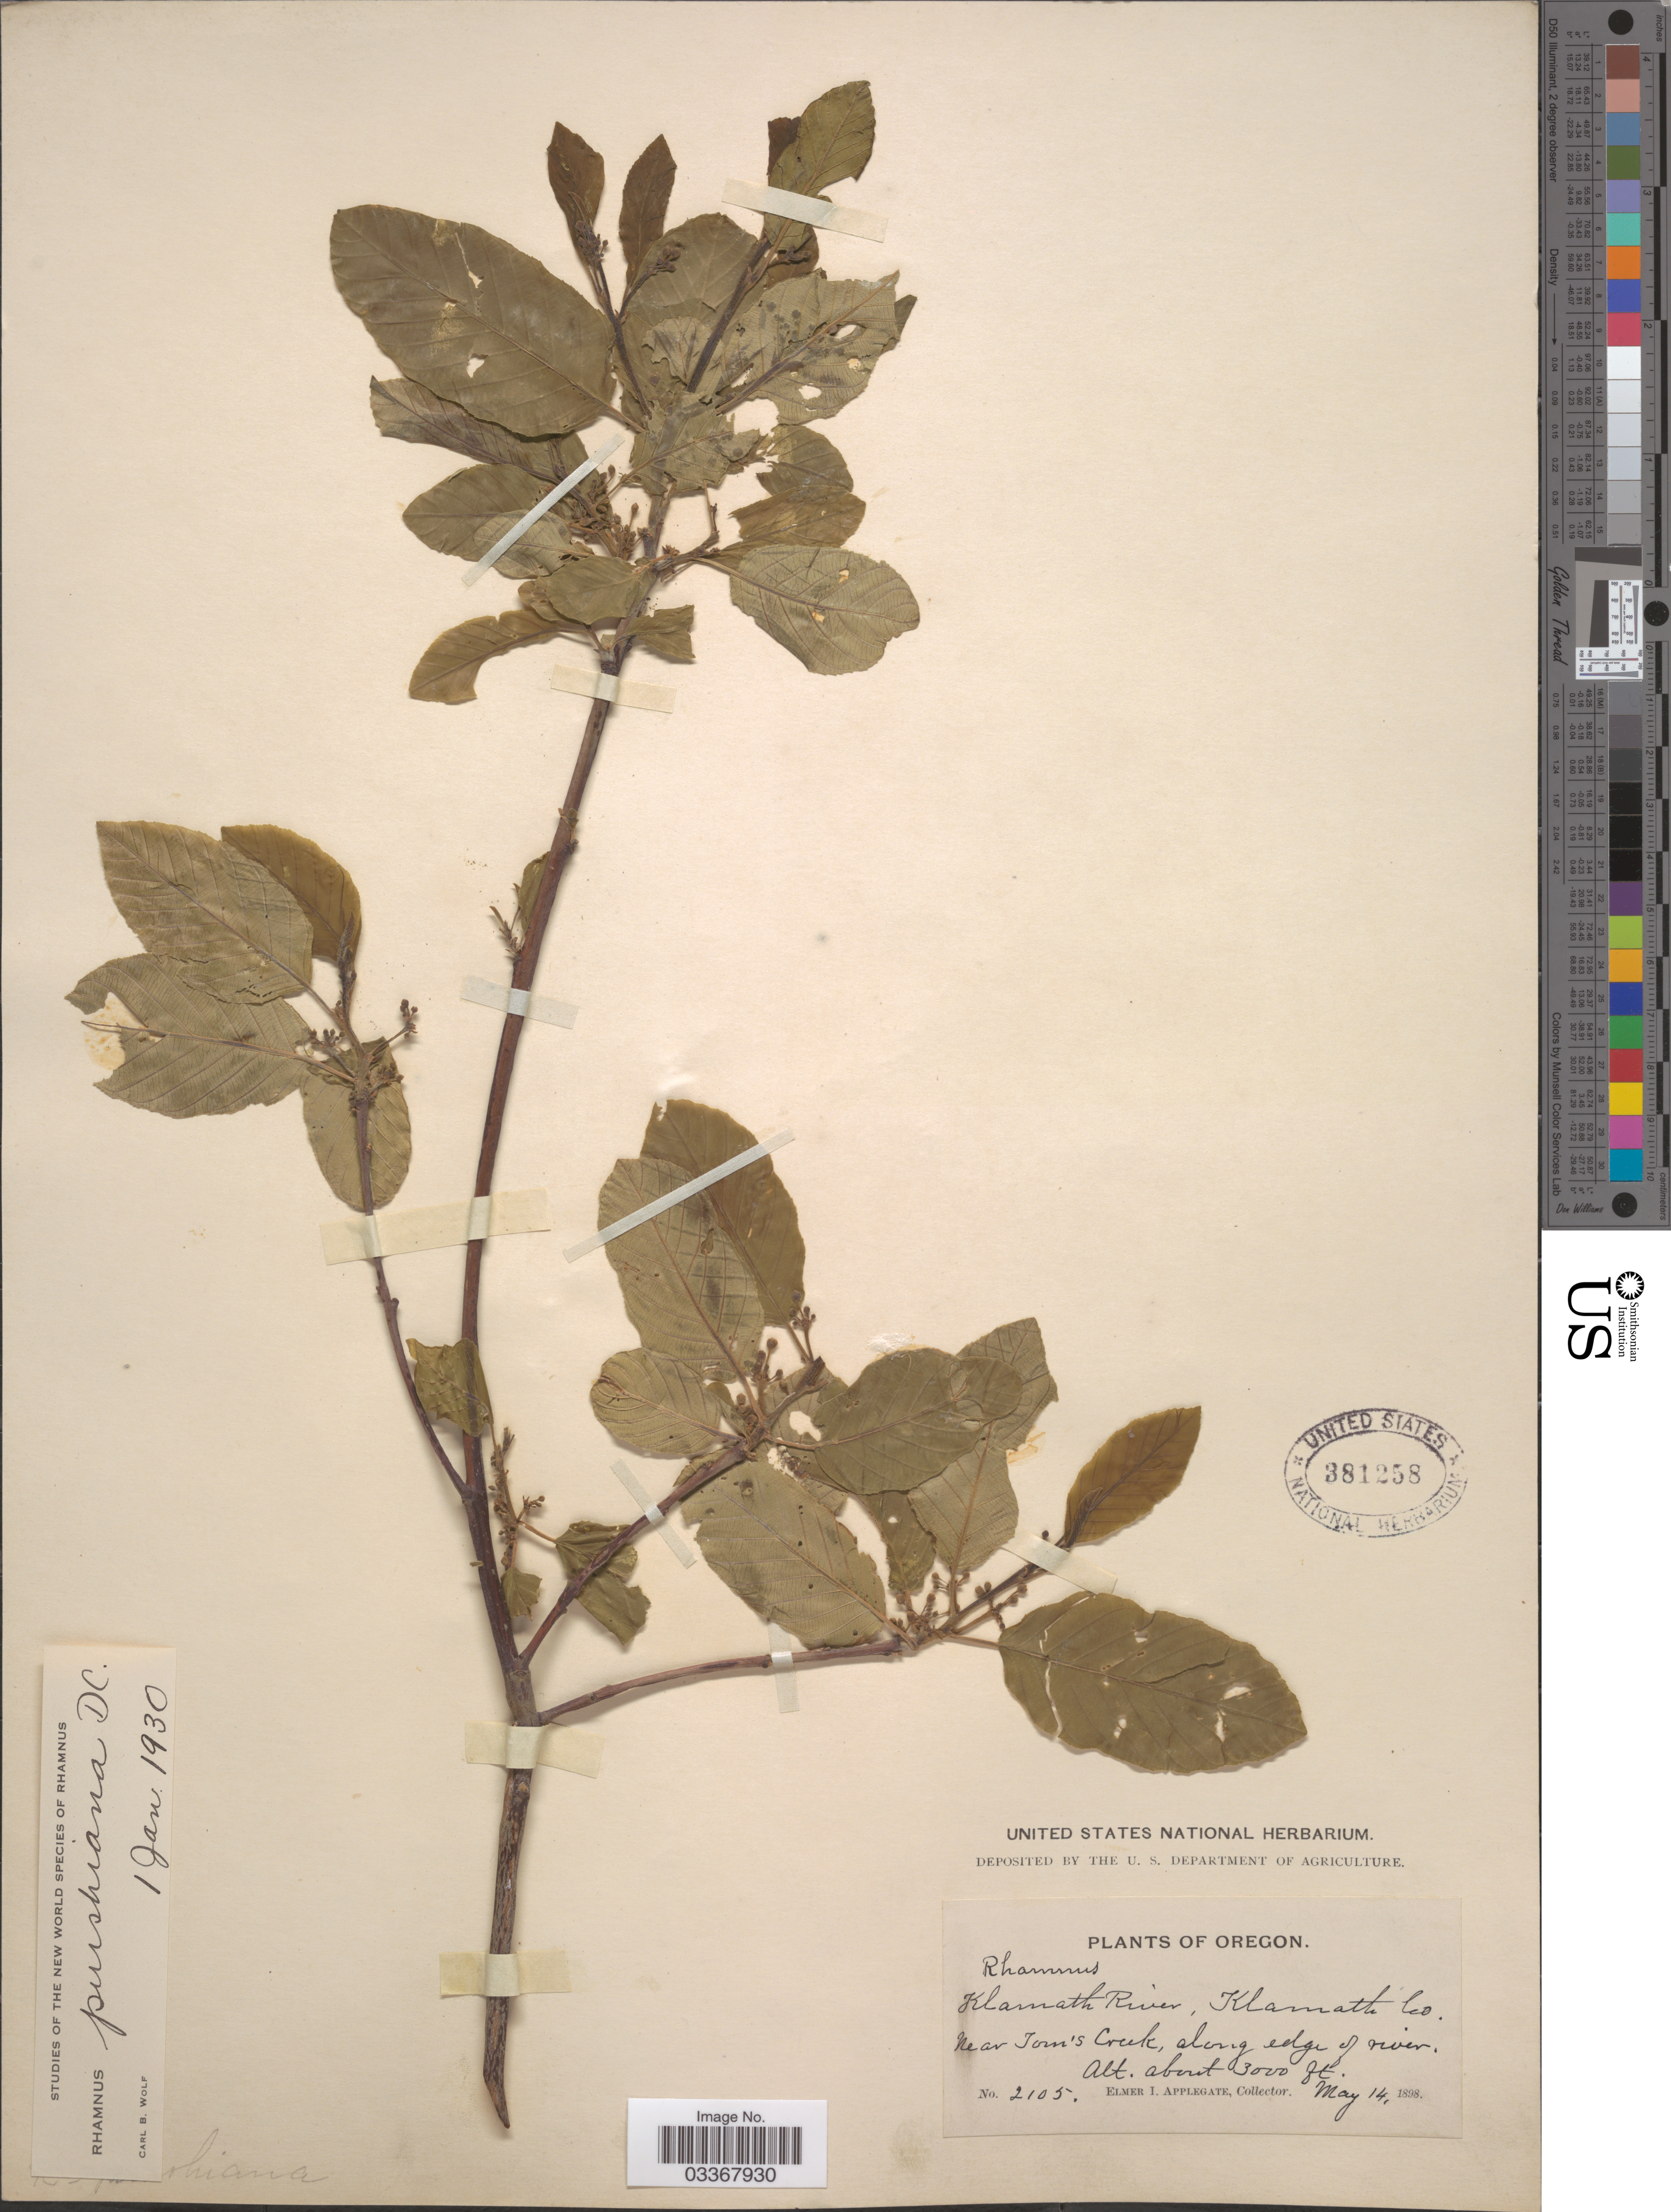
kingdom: Plantae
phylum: Tracheophyta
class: Magnoliopsida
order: Rosales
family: Rhamnaceae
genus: Frangula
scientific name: Frangula purshiana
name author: (DC.) A. Gray ex J.G. Cooper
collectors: E. I. Applegate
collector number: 2105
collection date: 1898-05-14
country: United States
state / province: Oregon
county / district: Klamath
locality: Klamath River, Klamath Co., Near Tom's Creek, along edge of river.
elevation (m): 914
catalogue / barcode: US 381258